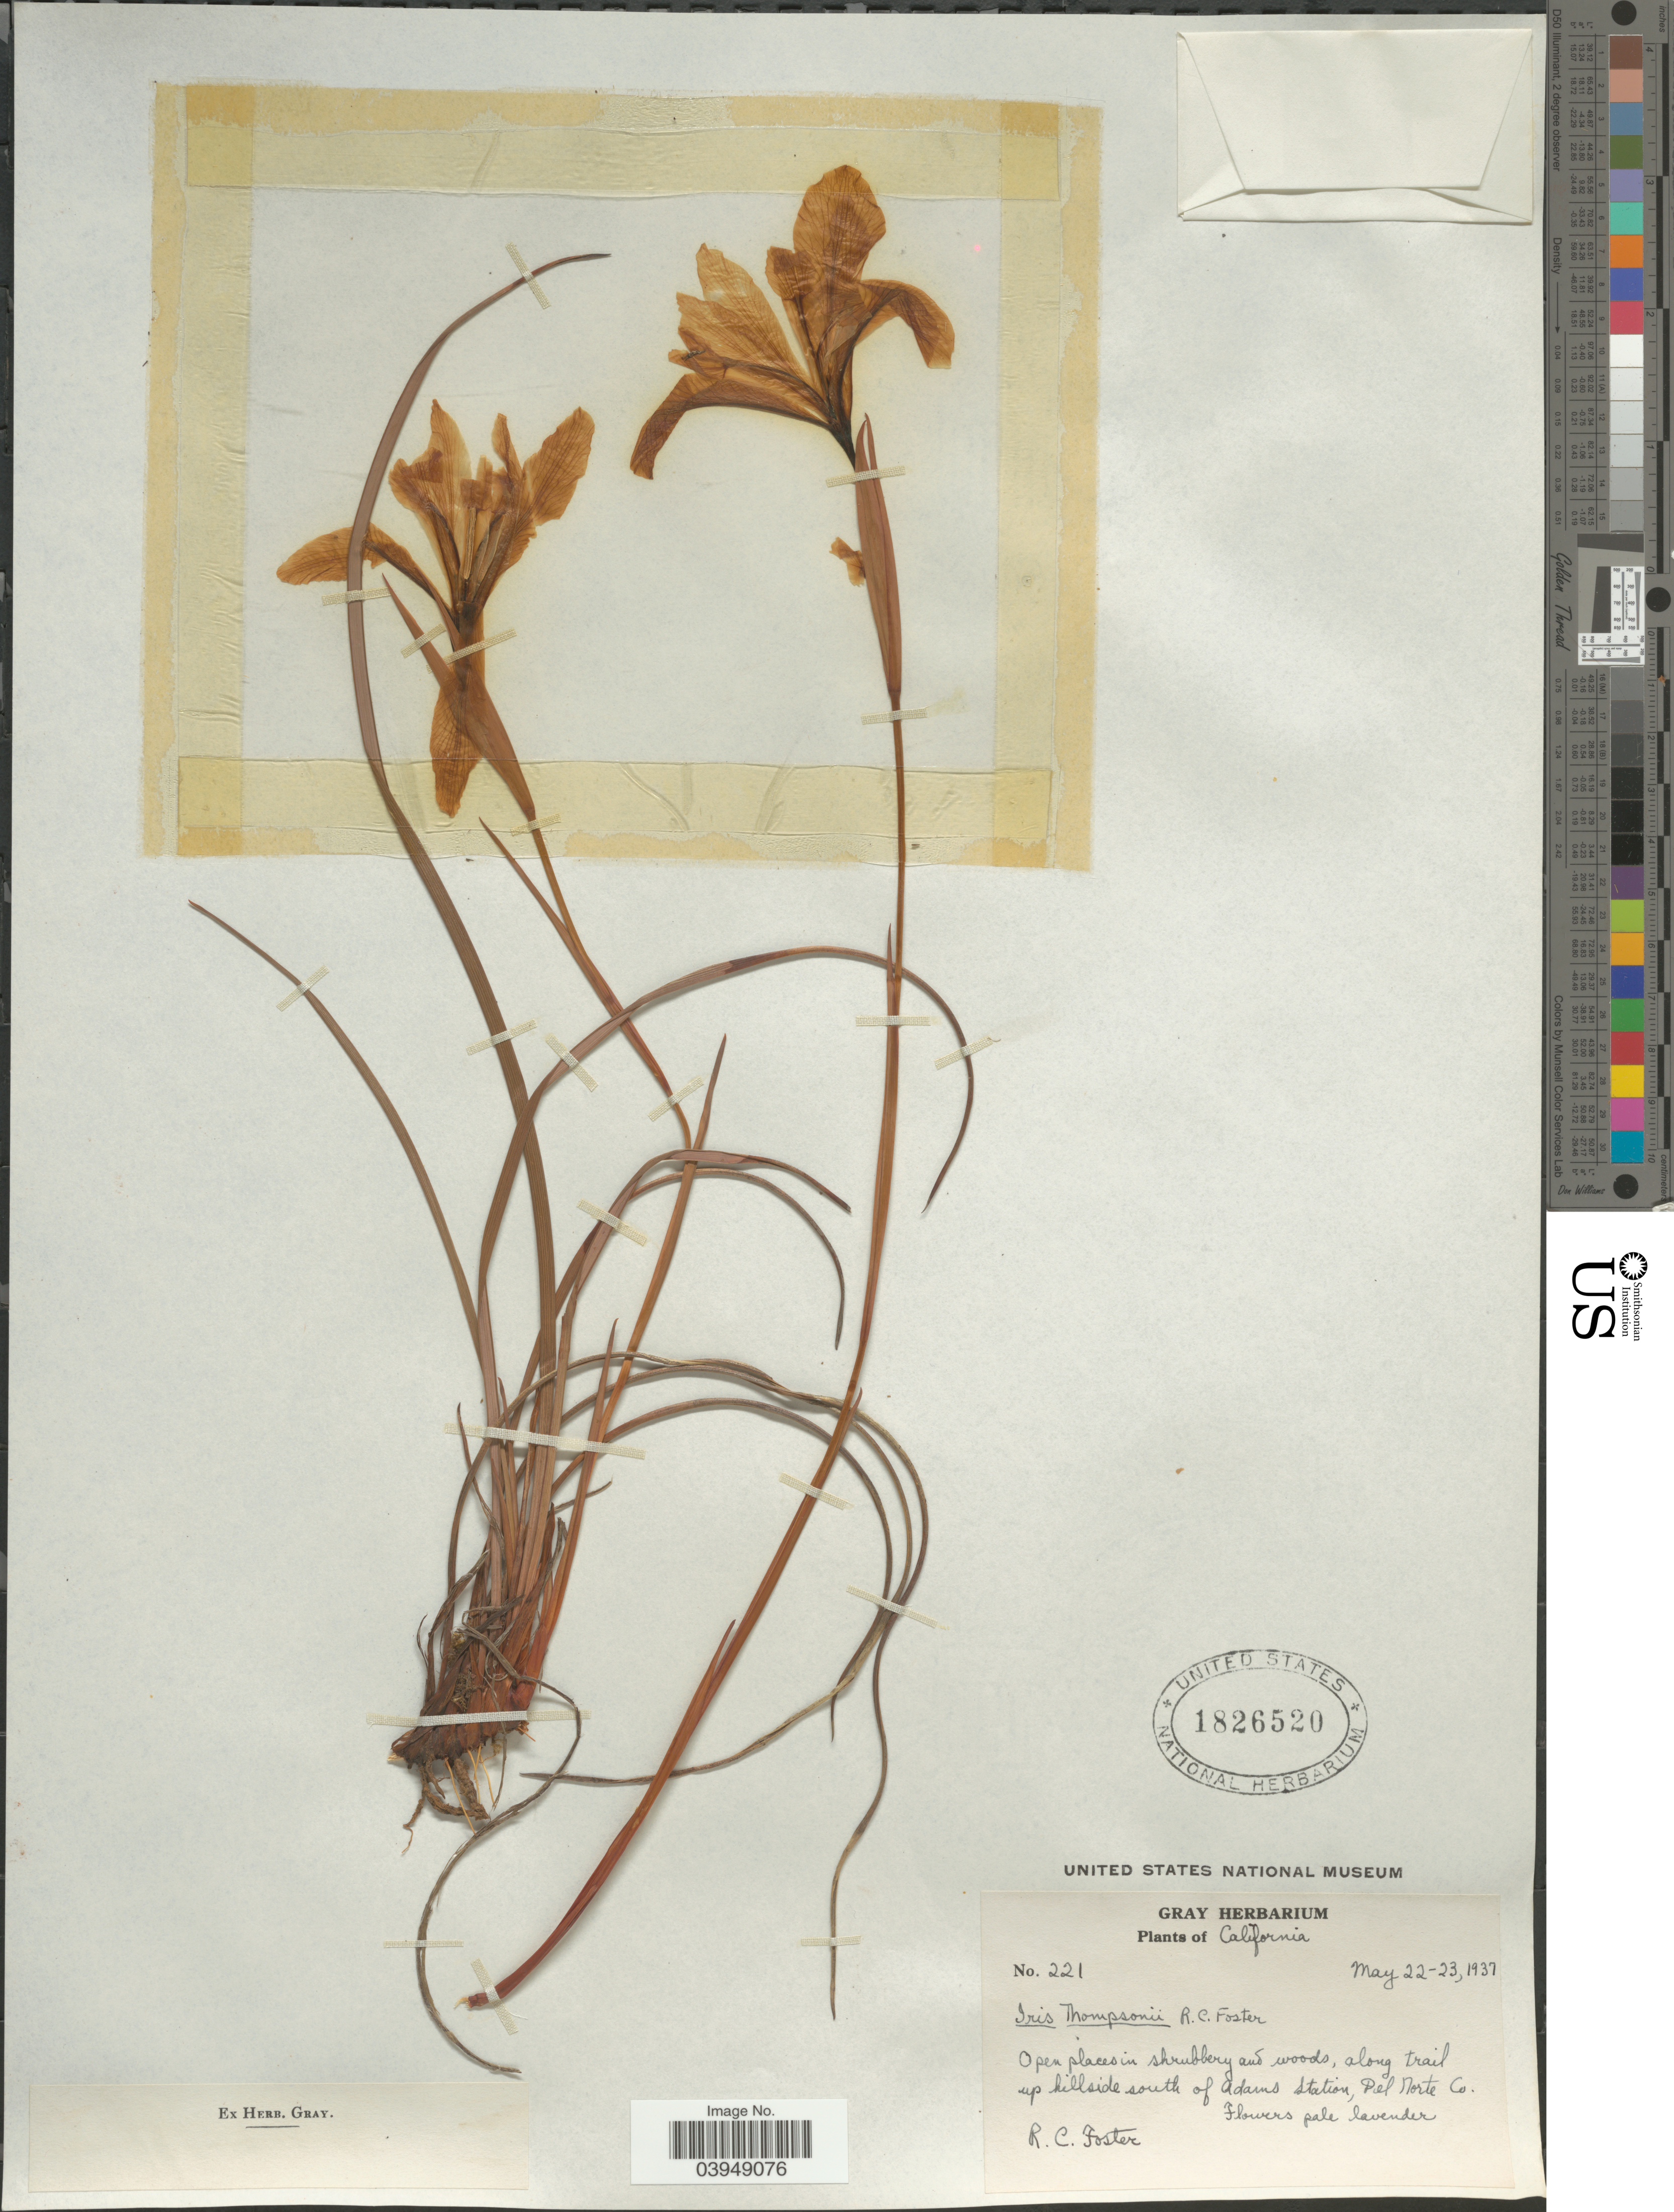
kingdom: Plantae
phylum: Tracheophyta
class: Liliopsida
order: Asparagales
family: Iridaceae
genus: Iris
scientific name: Iris thompsonii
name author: R.C. Foster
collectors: R. C. Foster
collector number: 221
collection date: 1937-05-22/1937-05-23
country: United States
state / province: California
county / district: Del Norte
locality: Along trail up hillside south of Adams Station, Del Norte Co.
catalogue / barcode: US 1826520